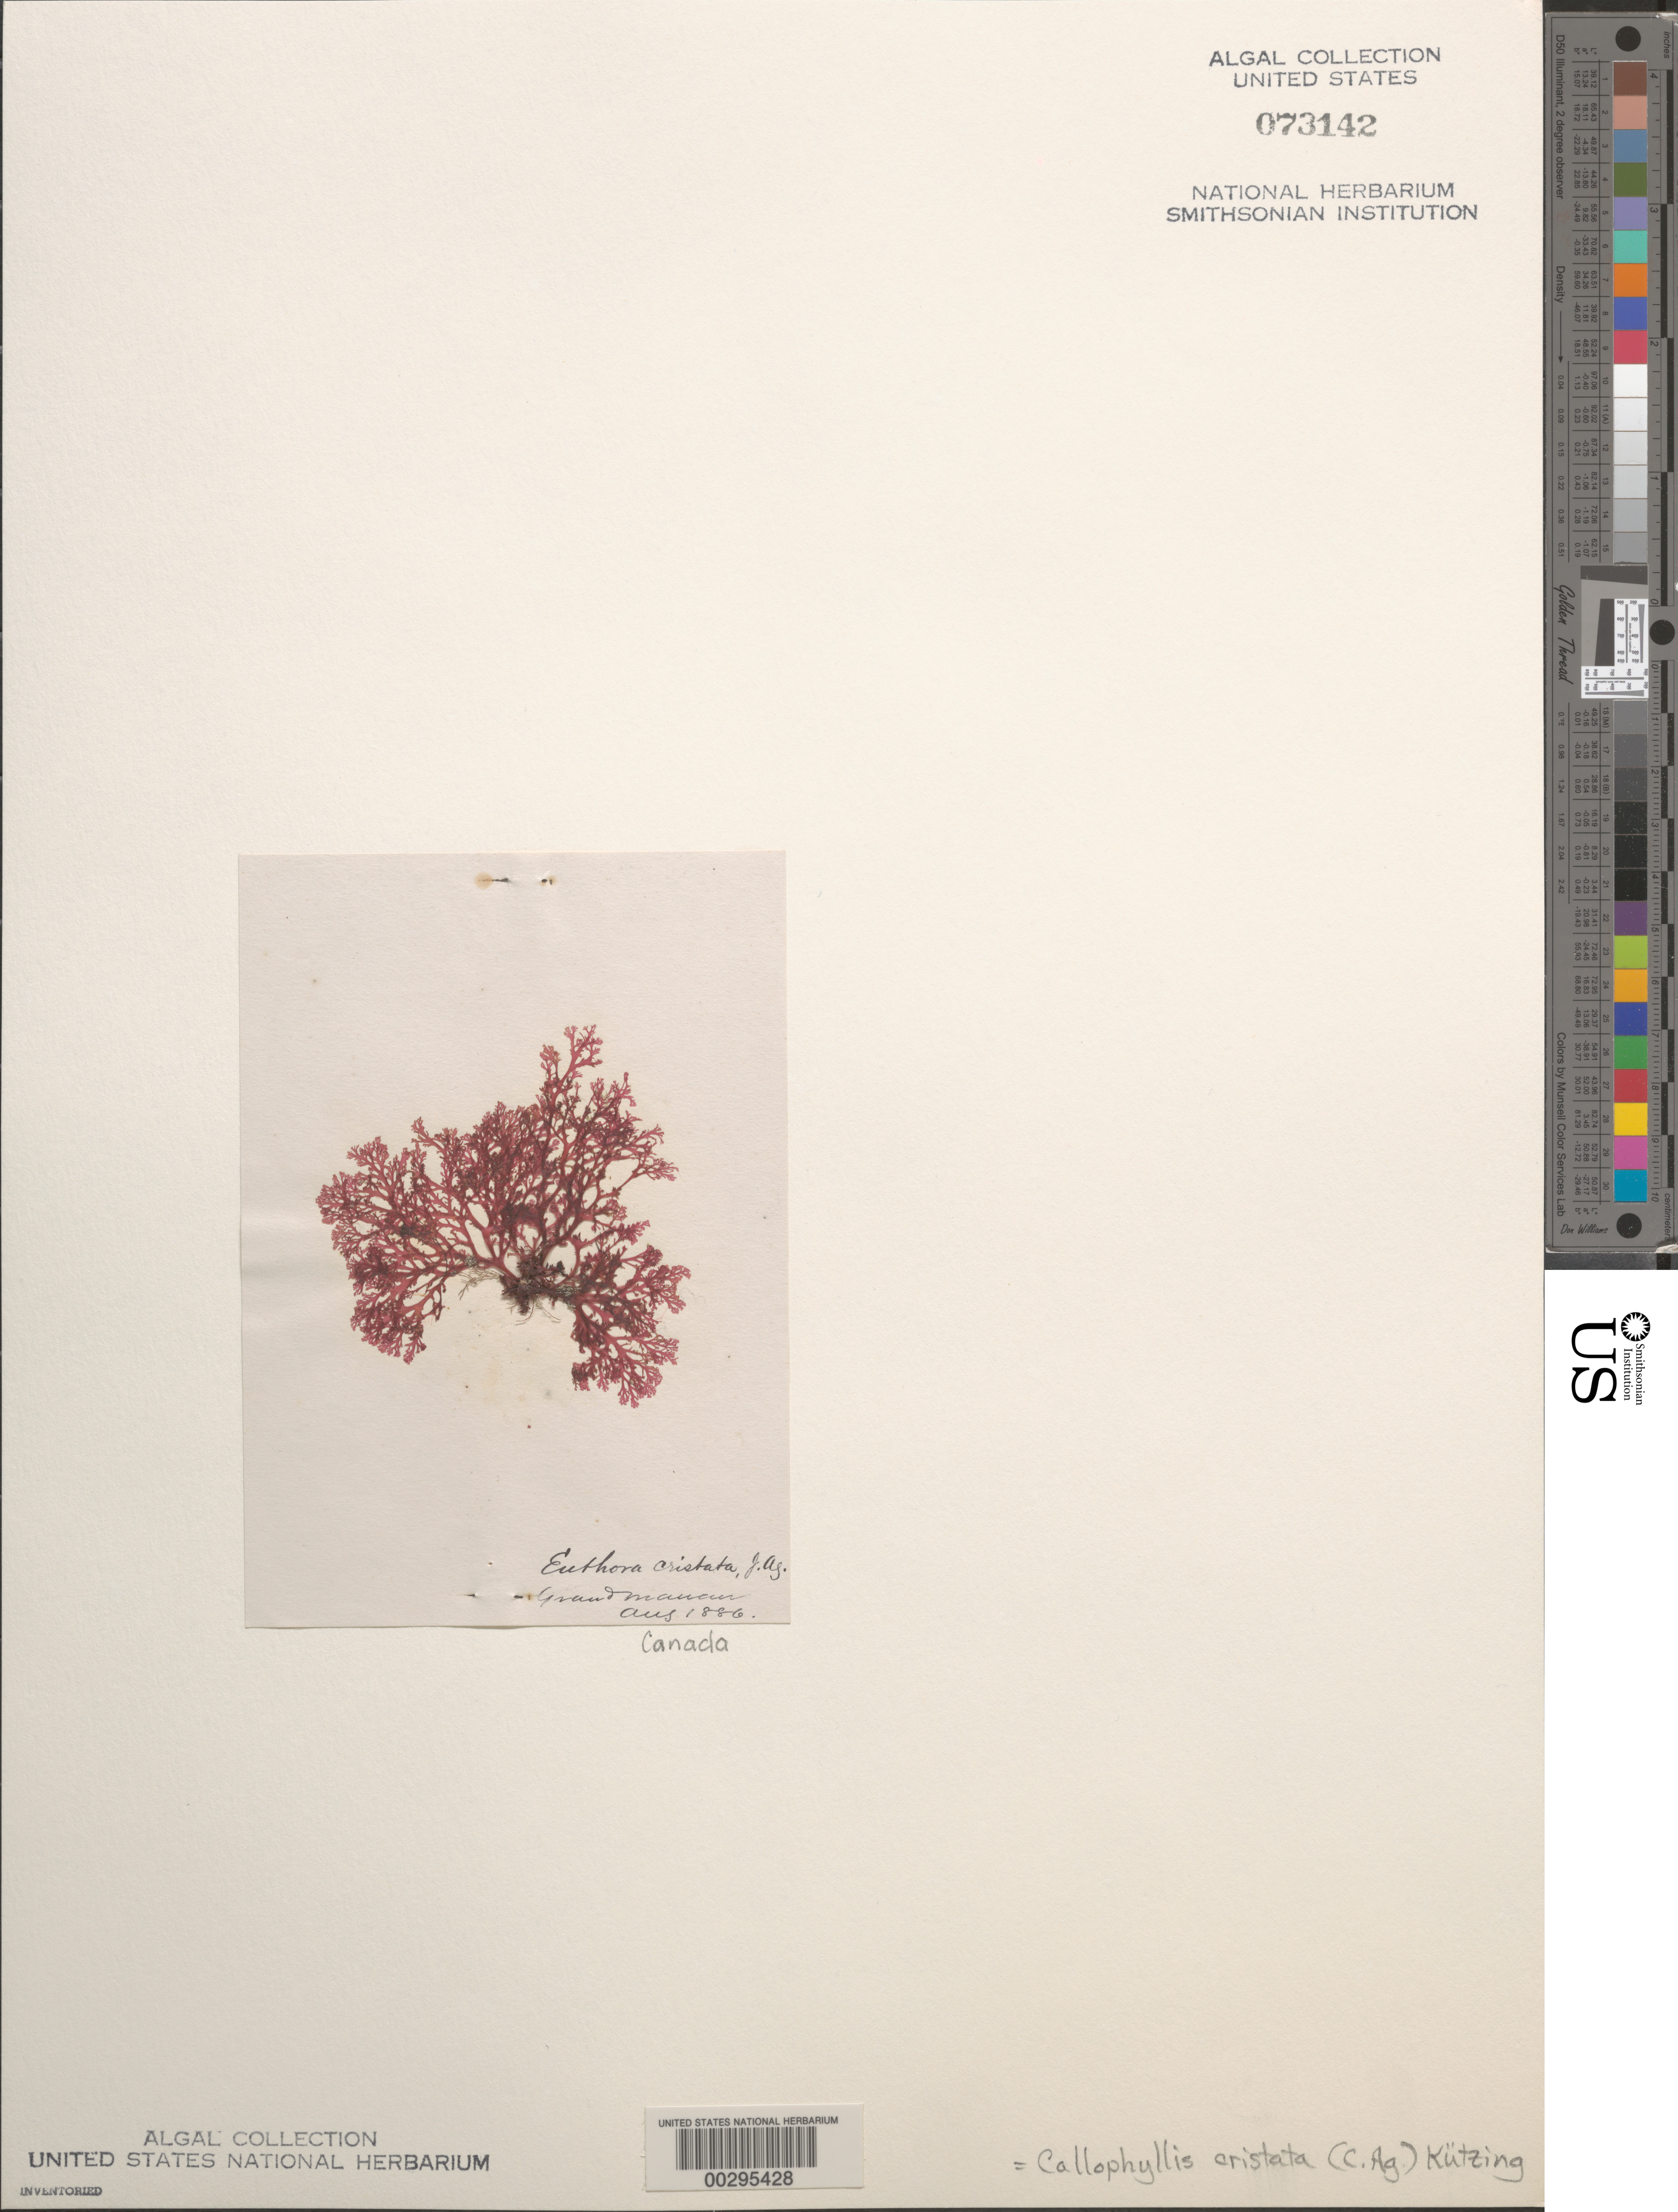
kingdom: Plantae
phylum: Rhodophyta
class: Florideophyceae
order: Gigartinales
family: Kallymeniaceae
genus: Euthora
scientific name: Euthora cristata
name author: (C. Agardh) J. Agardh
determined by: Algae name updating Project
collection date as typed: Aug 1886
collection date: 1886-08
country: Canada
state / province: New Brunswick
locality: Grand manan island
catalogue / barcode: US 73142